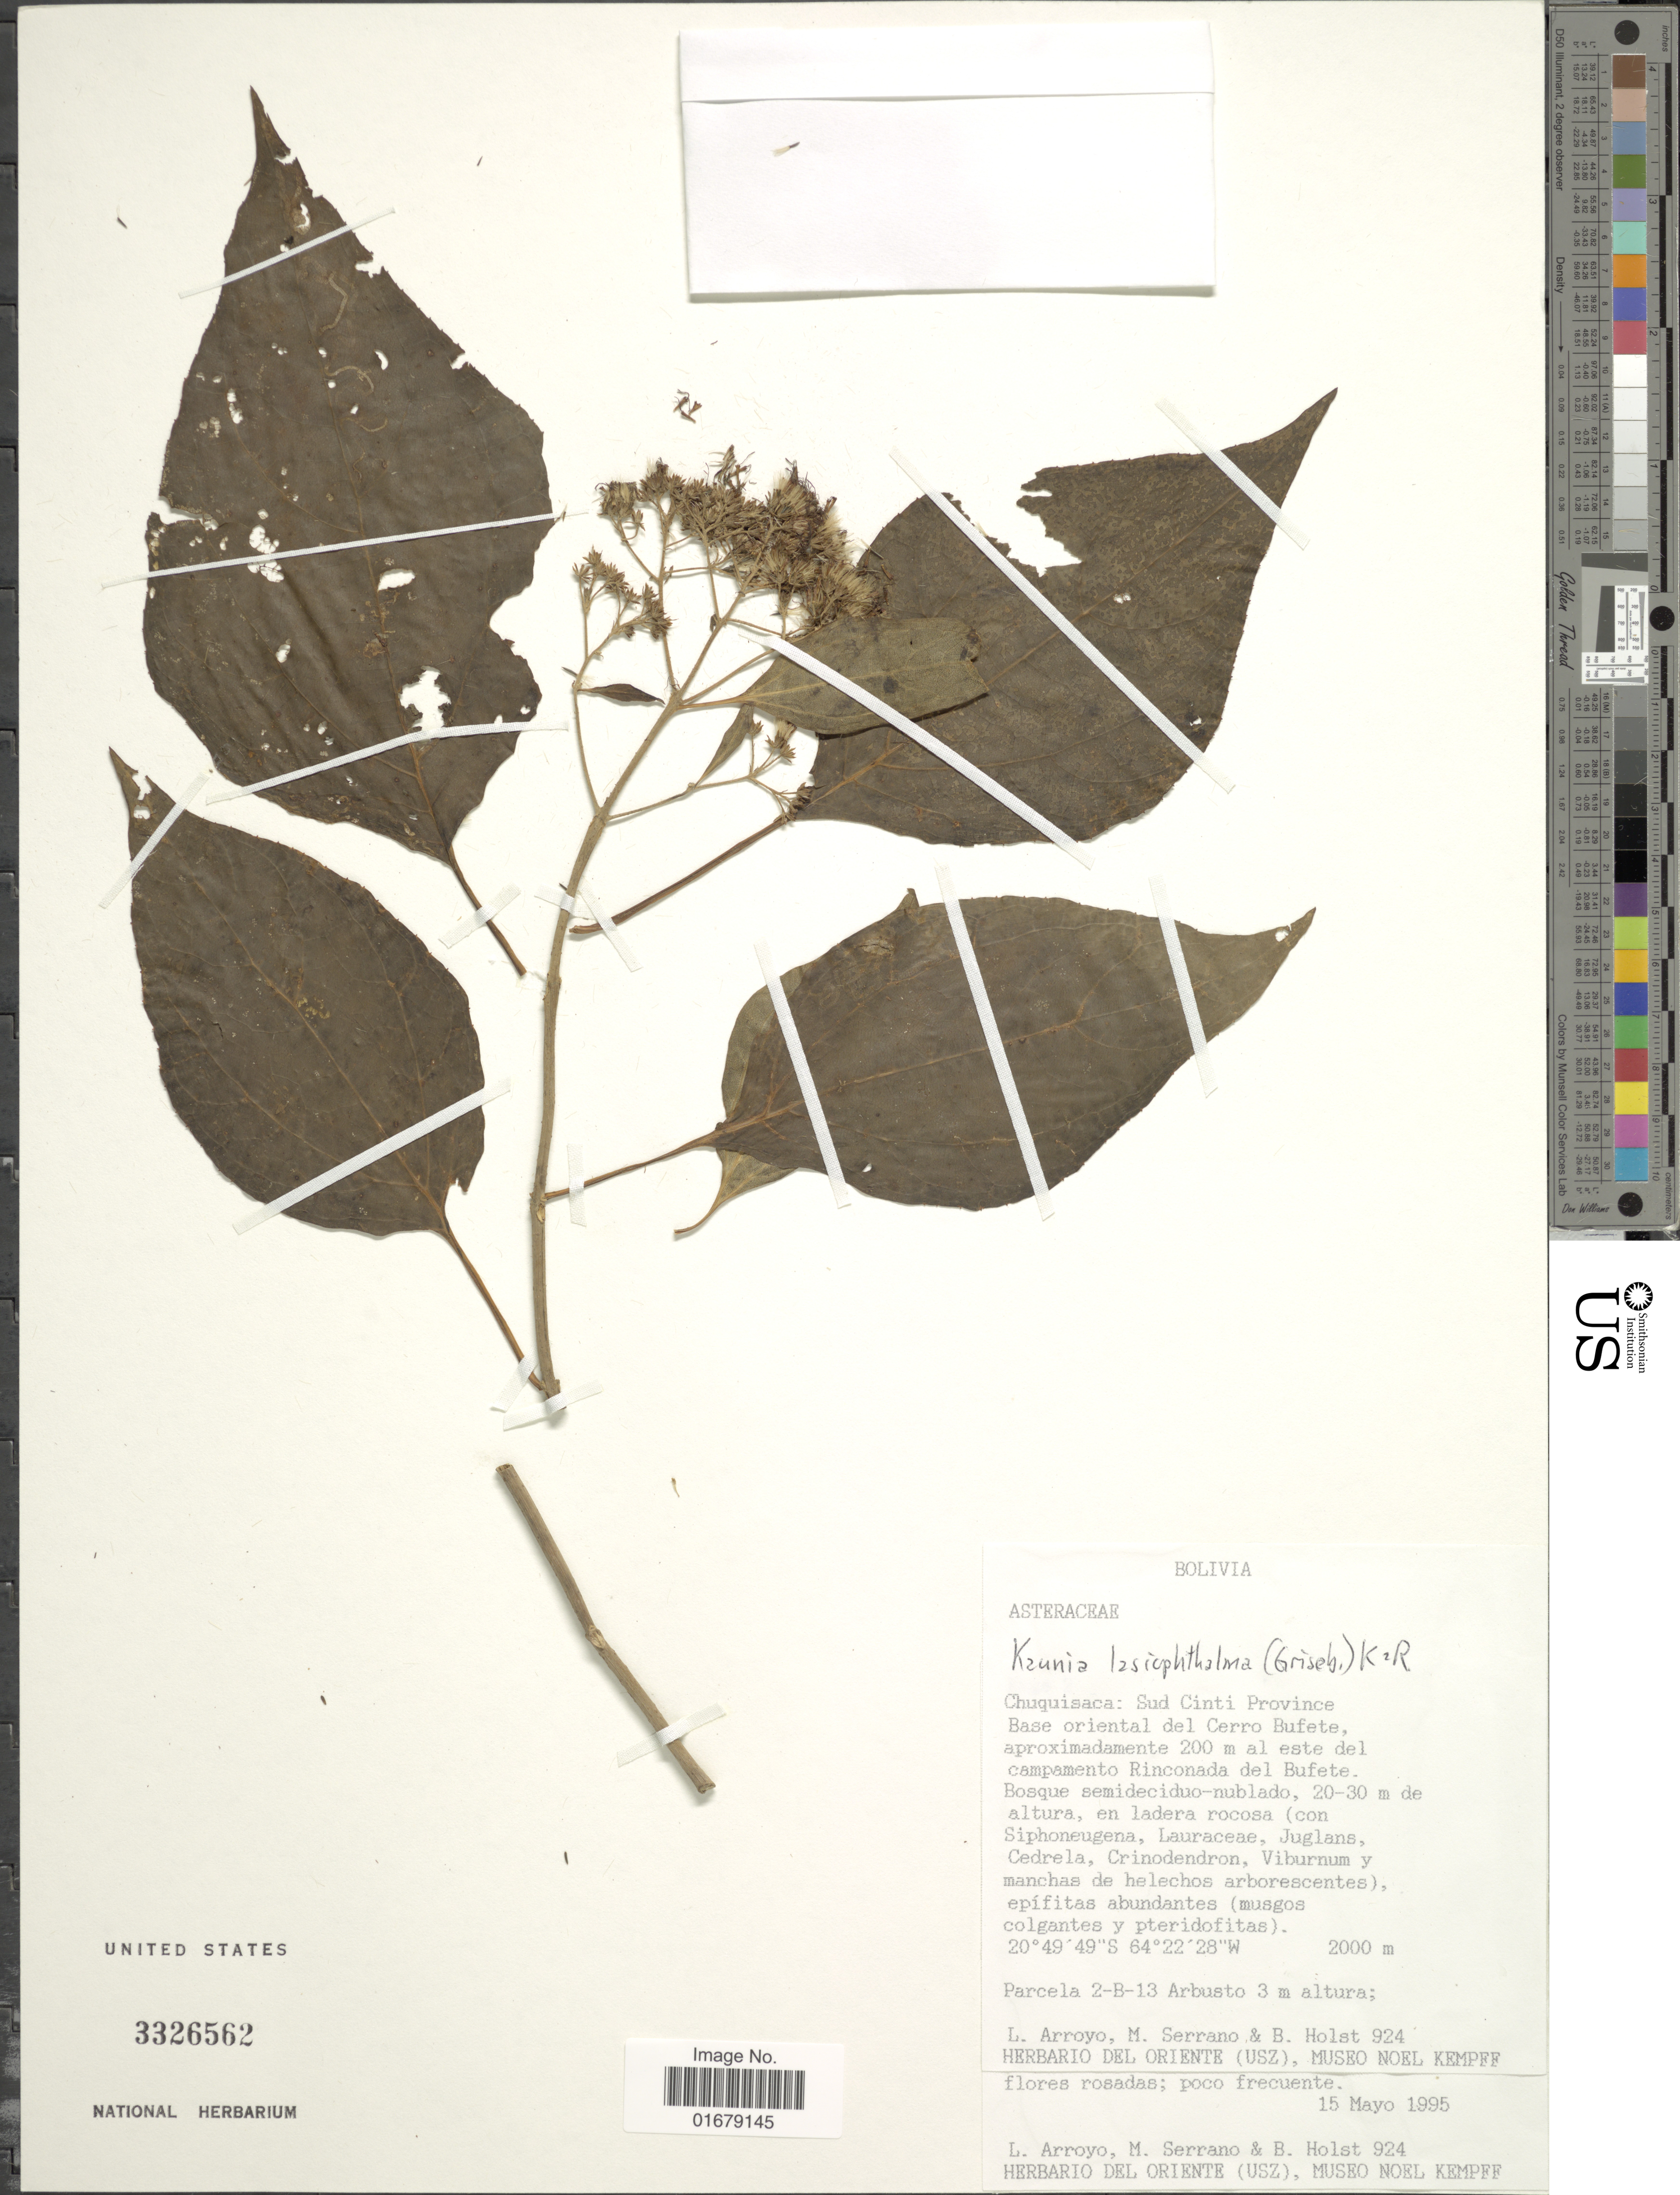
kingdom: Plantae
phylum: Tracheophyta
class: Magnoliopsida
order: Asterales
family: Asteraceae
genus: Kaunia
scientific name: Kaunia lasiophthalma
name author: (Hieron.) R.M. King & H. Rob.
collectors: L. Arroyo, M. Serrano & B. Holst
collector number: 924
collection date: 1995-05-15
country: Bolivia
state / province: Chuquisaca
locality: Bolivia. Chuquisaca: Sud Cinti Province Base oriental del Cerro bufete, aproximadamente 200 m al este del campamento Rinconada del Bufete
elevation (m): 2000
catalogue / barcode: US 3326562